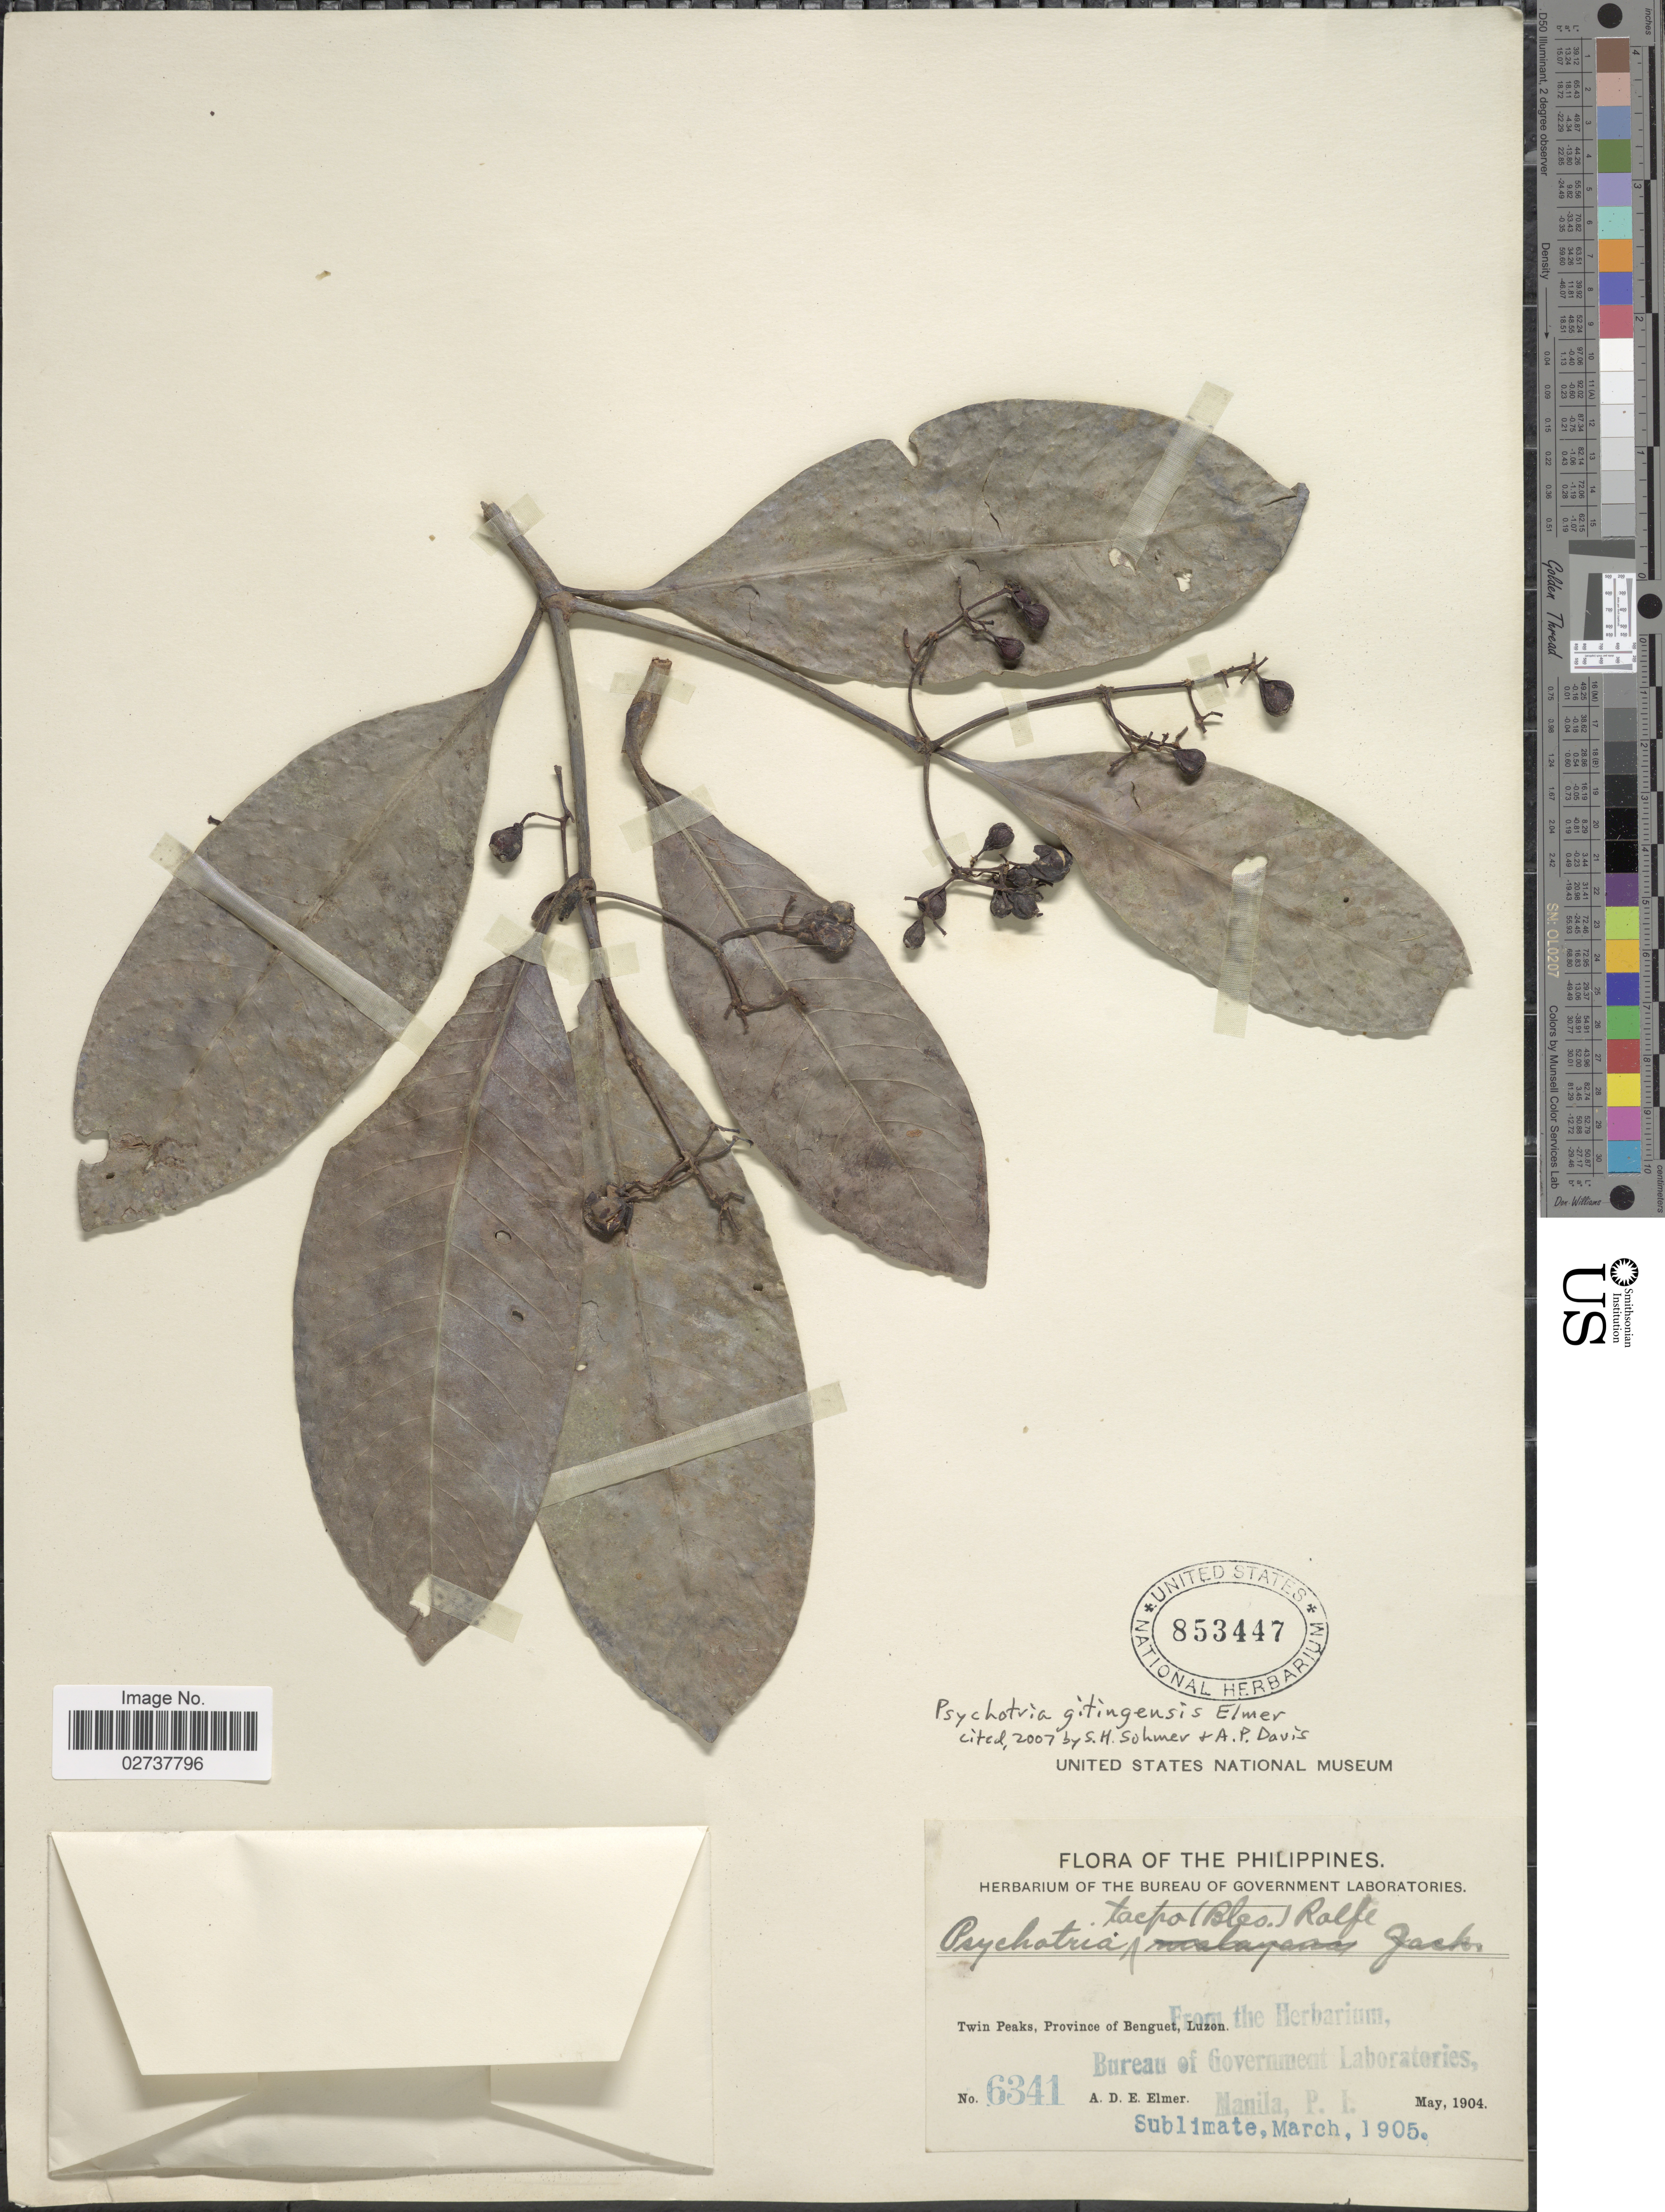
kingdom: Plantae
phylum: Tracheophyta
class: Magnoliopsida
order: Gentianales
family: Rubiaceae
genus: Psychotria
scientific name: Psychotria gitingensis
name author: Elmer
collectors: A. D. E. Elmer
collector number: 6341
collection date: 1904-05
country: Philippines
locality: Twin Peaks, Province of Benguet, Luzon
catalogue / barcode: US 853447